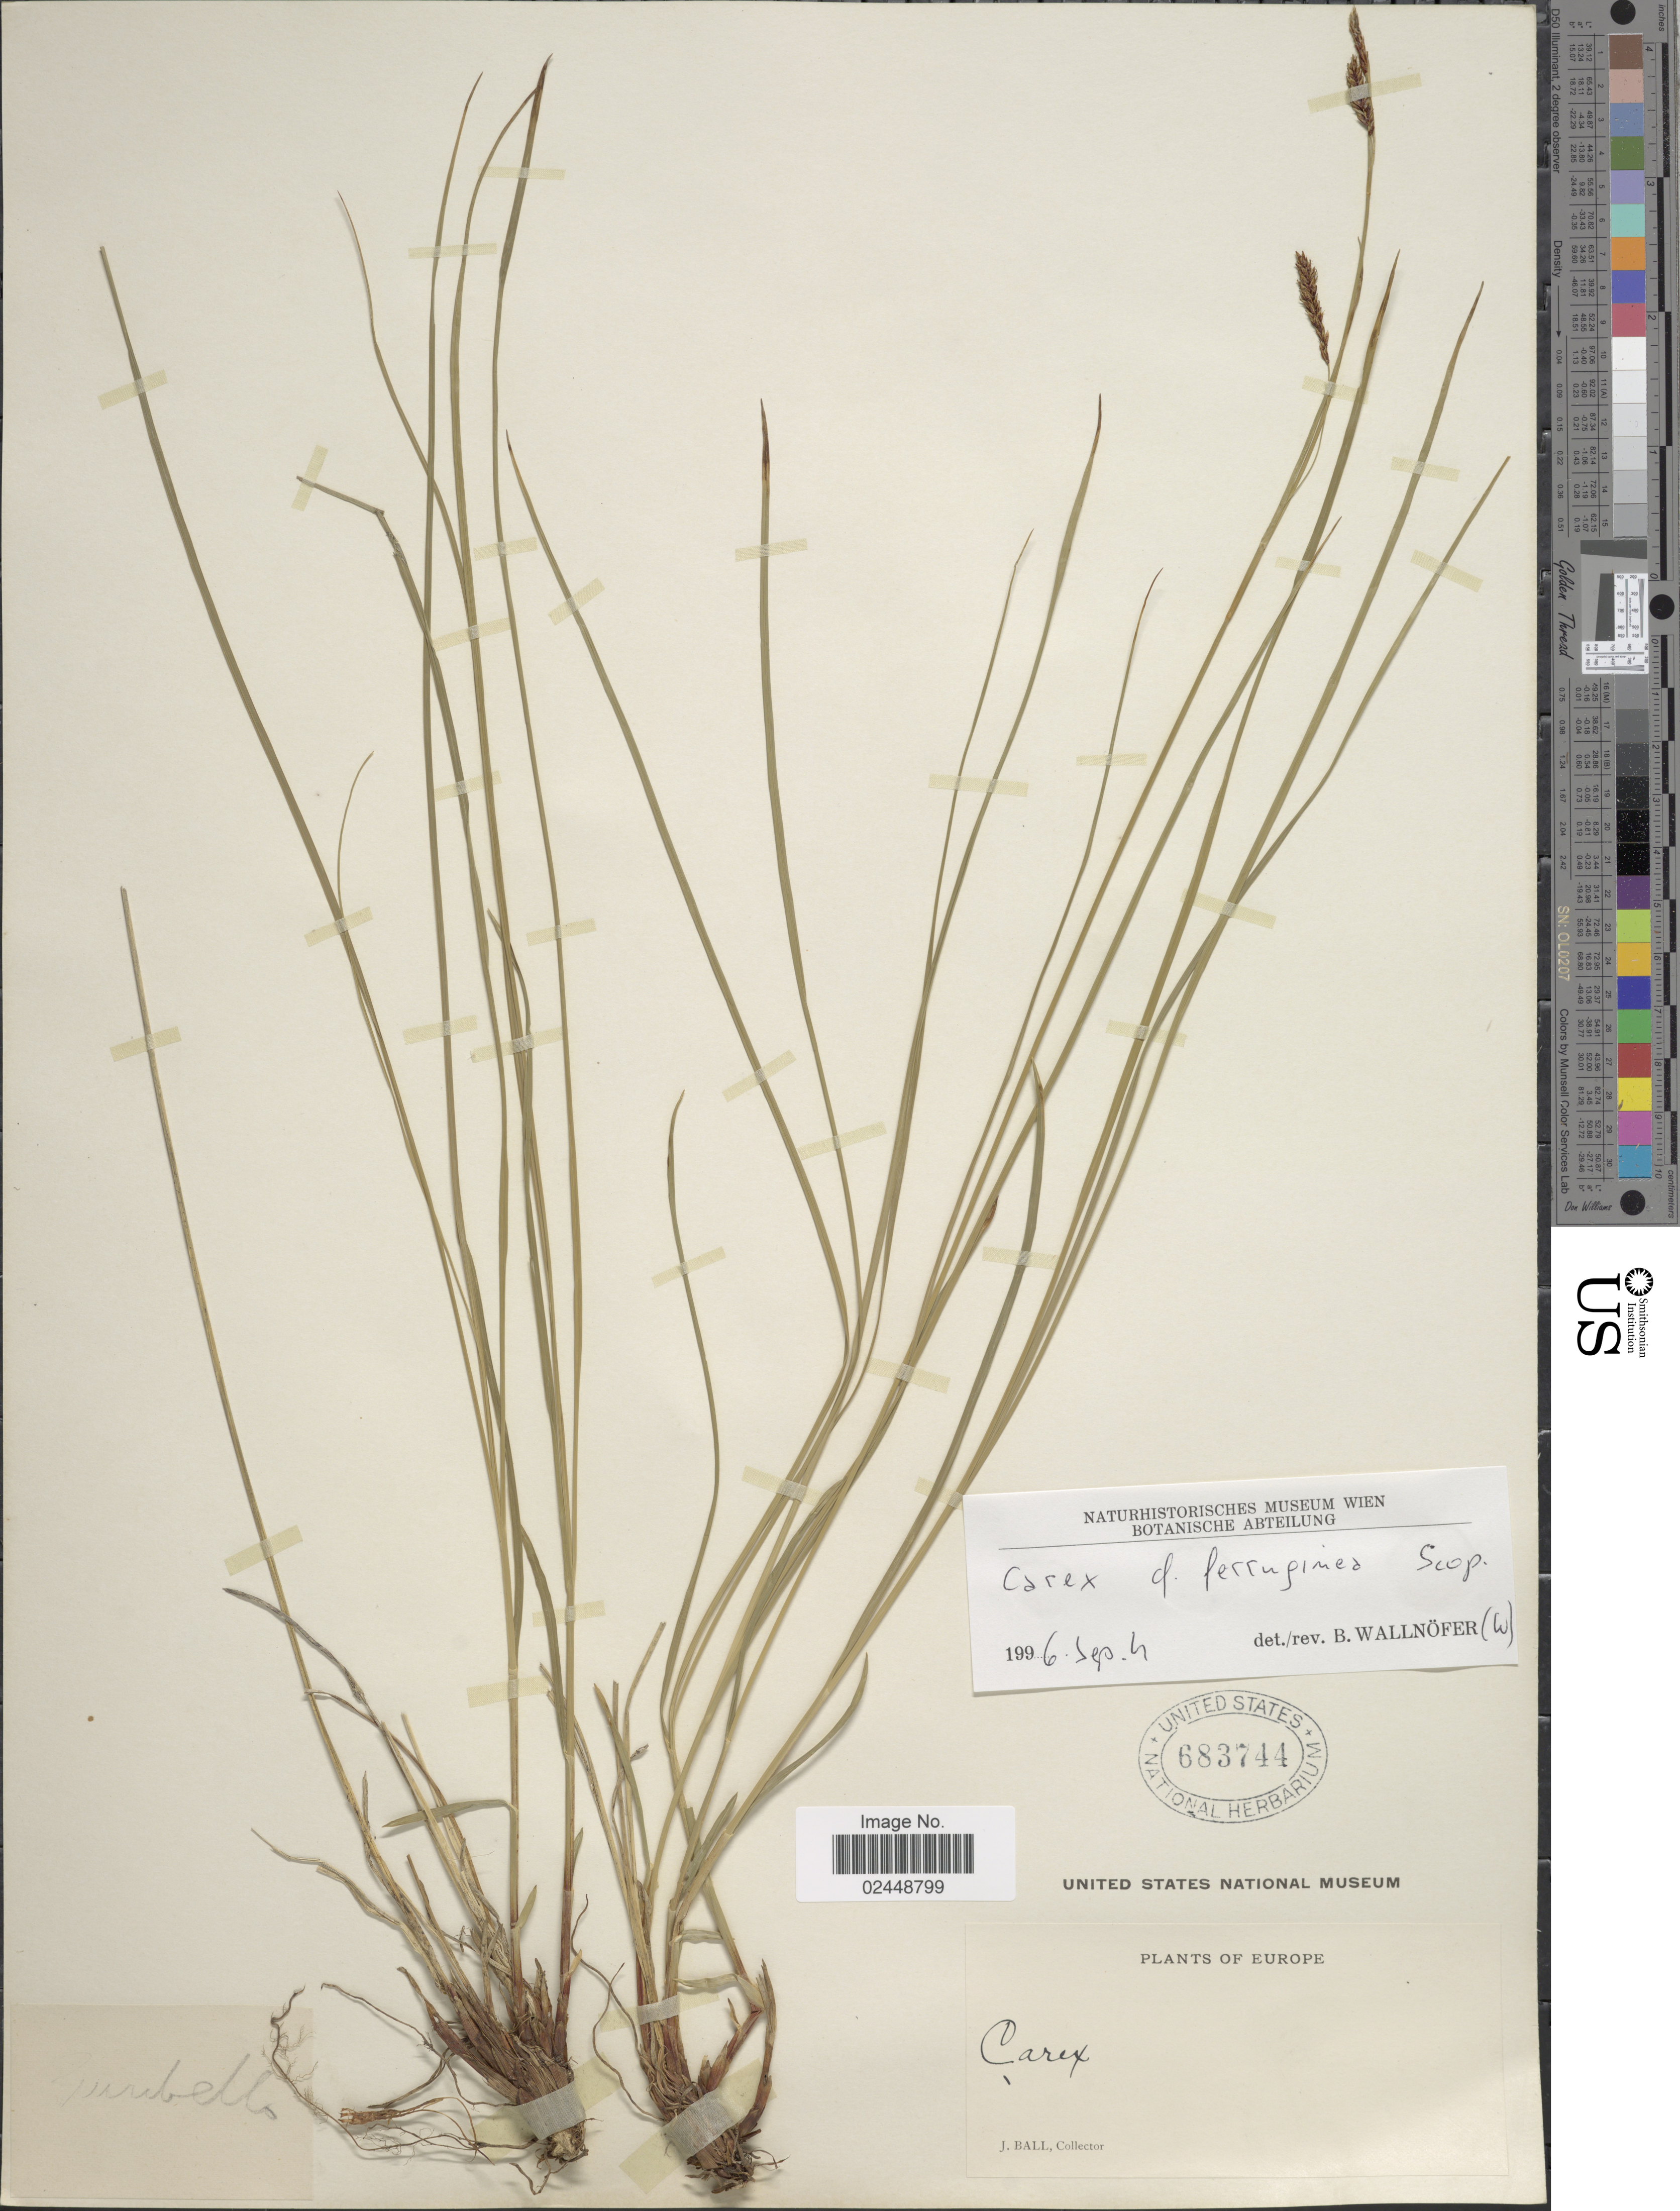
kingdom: Plantae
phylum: Tracheophyta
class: Liliopsida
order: Poales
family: Cyperaceae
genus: Carex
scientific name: Carex ferruginea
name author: Scop.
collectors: J. Ball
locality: Europe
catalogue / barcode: US 683744